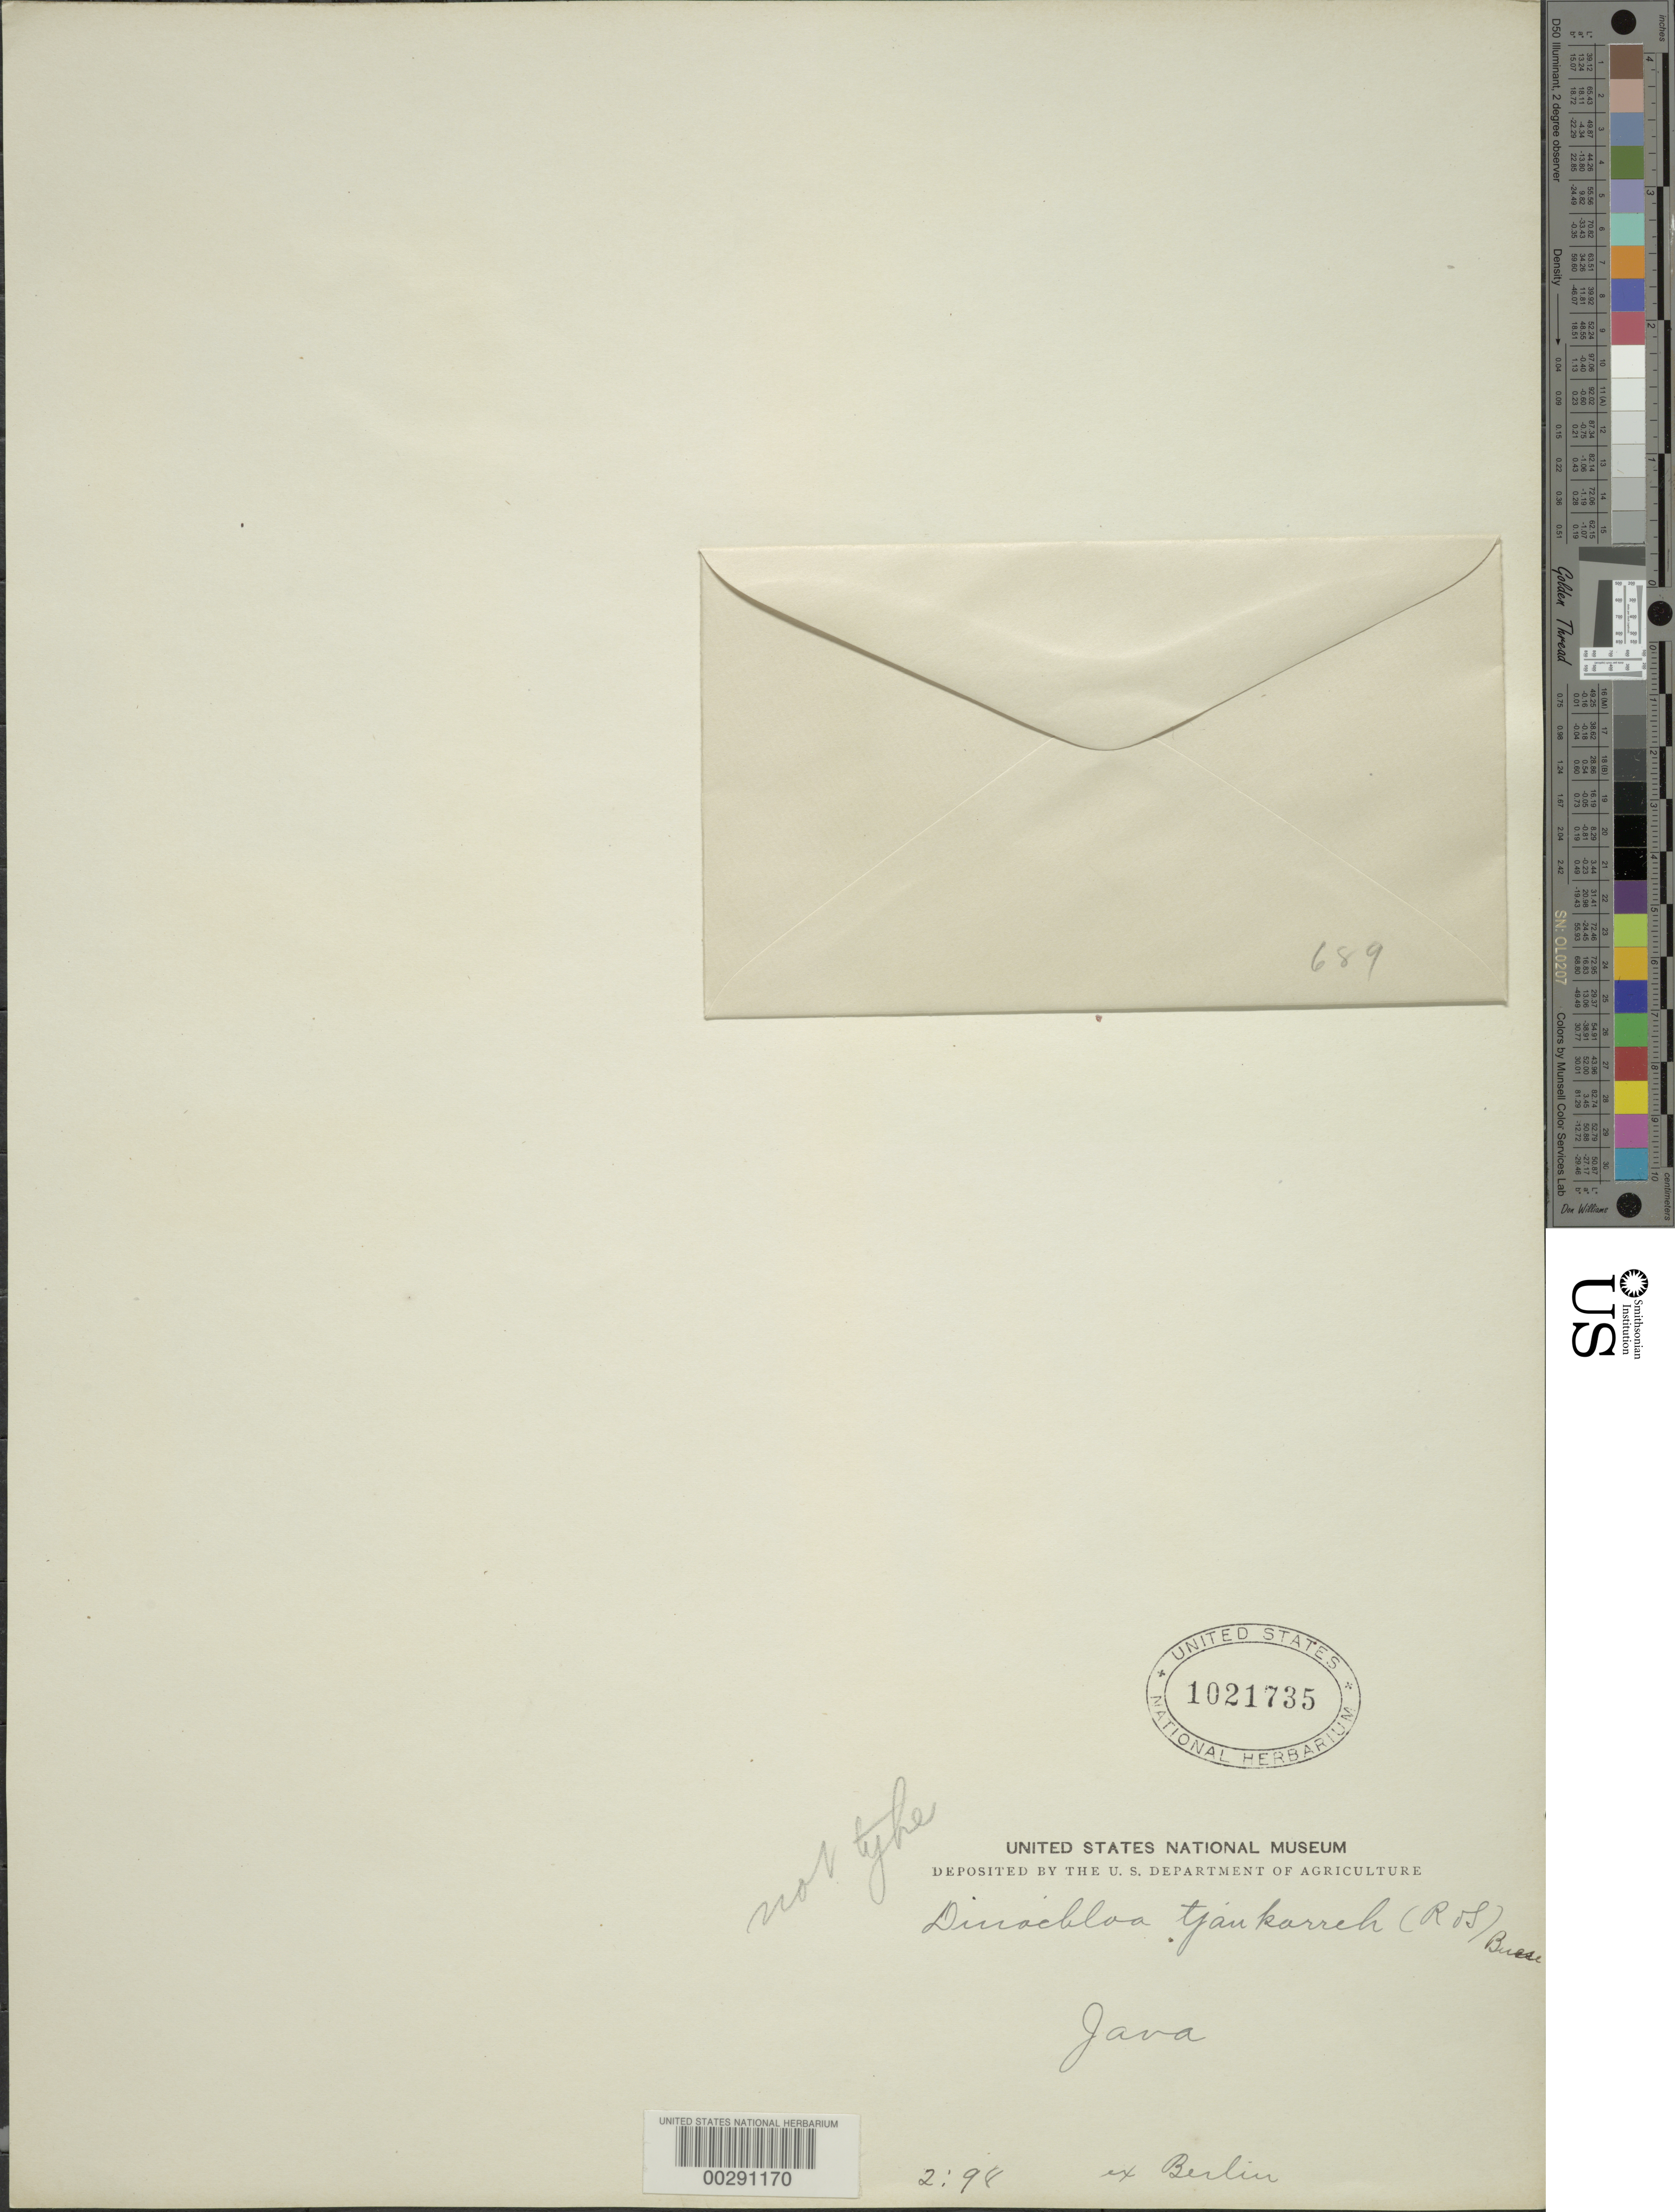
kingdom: Plantae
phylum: Tracheophyta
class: Liliopsida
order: Poales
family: Poaceae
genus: Dinochloa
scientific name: Dinochloa scandens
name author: (Blume ex Nees) Kuntze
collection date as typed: Feb 1898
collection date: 1898-02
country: Indonesia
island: Java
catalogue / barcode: US 1021735